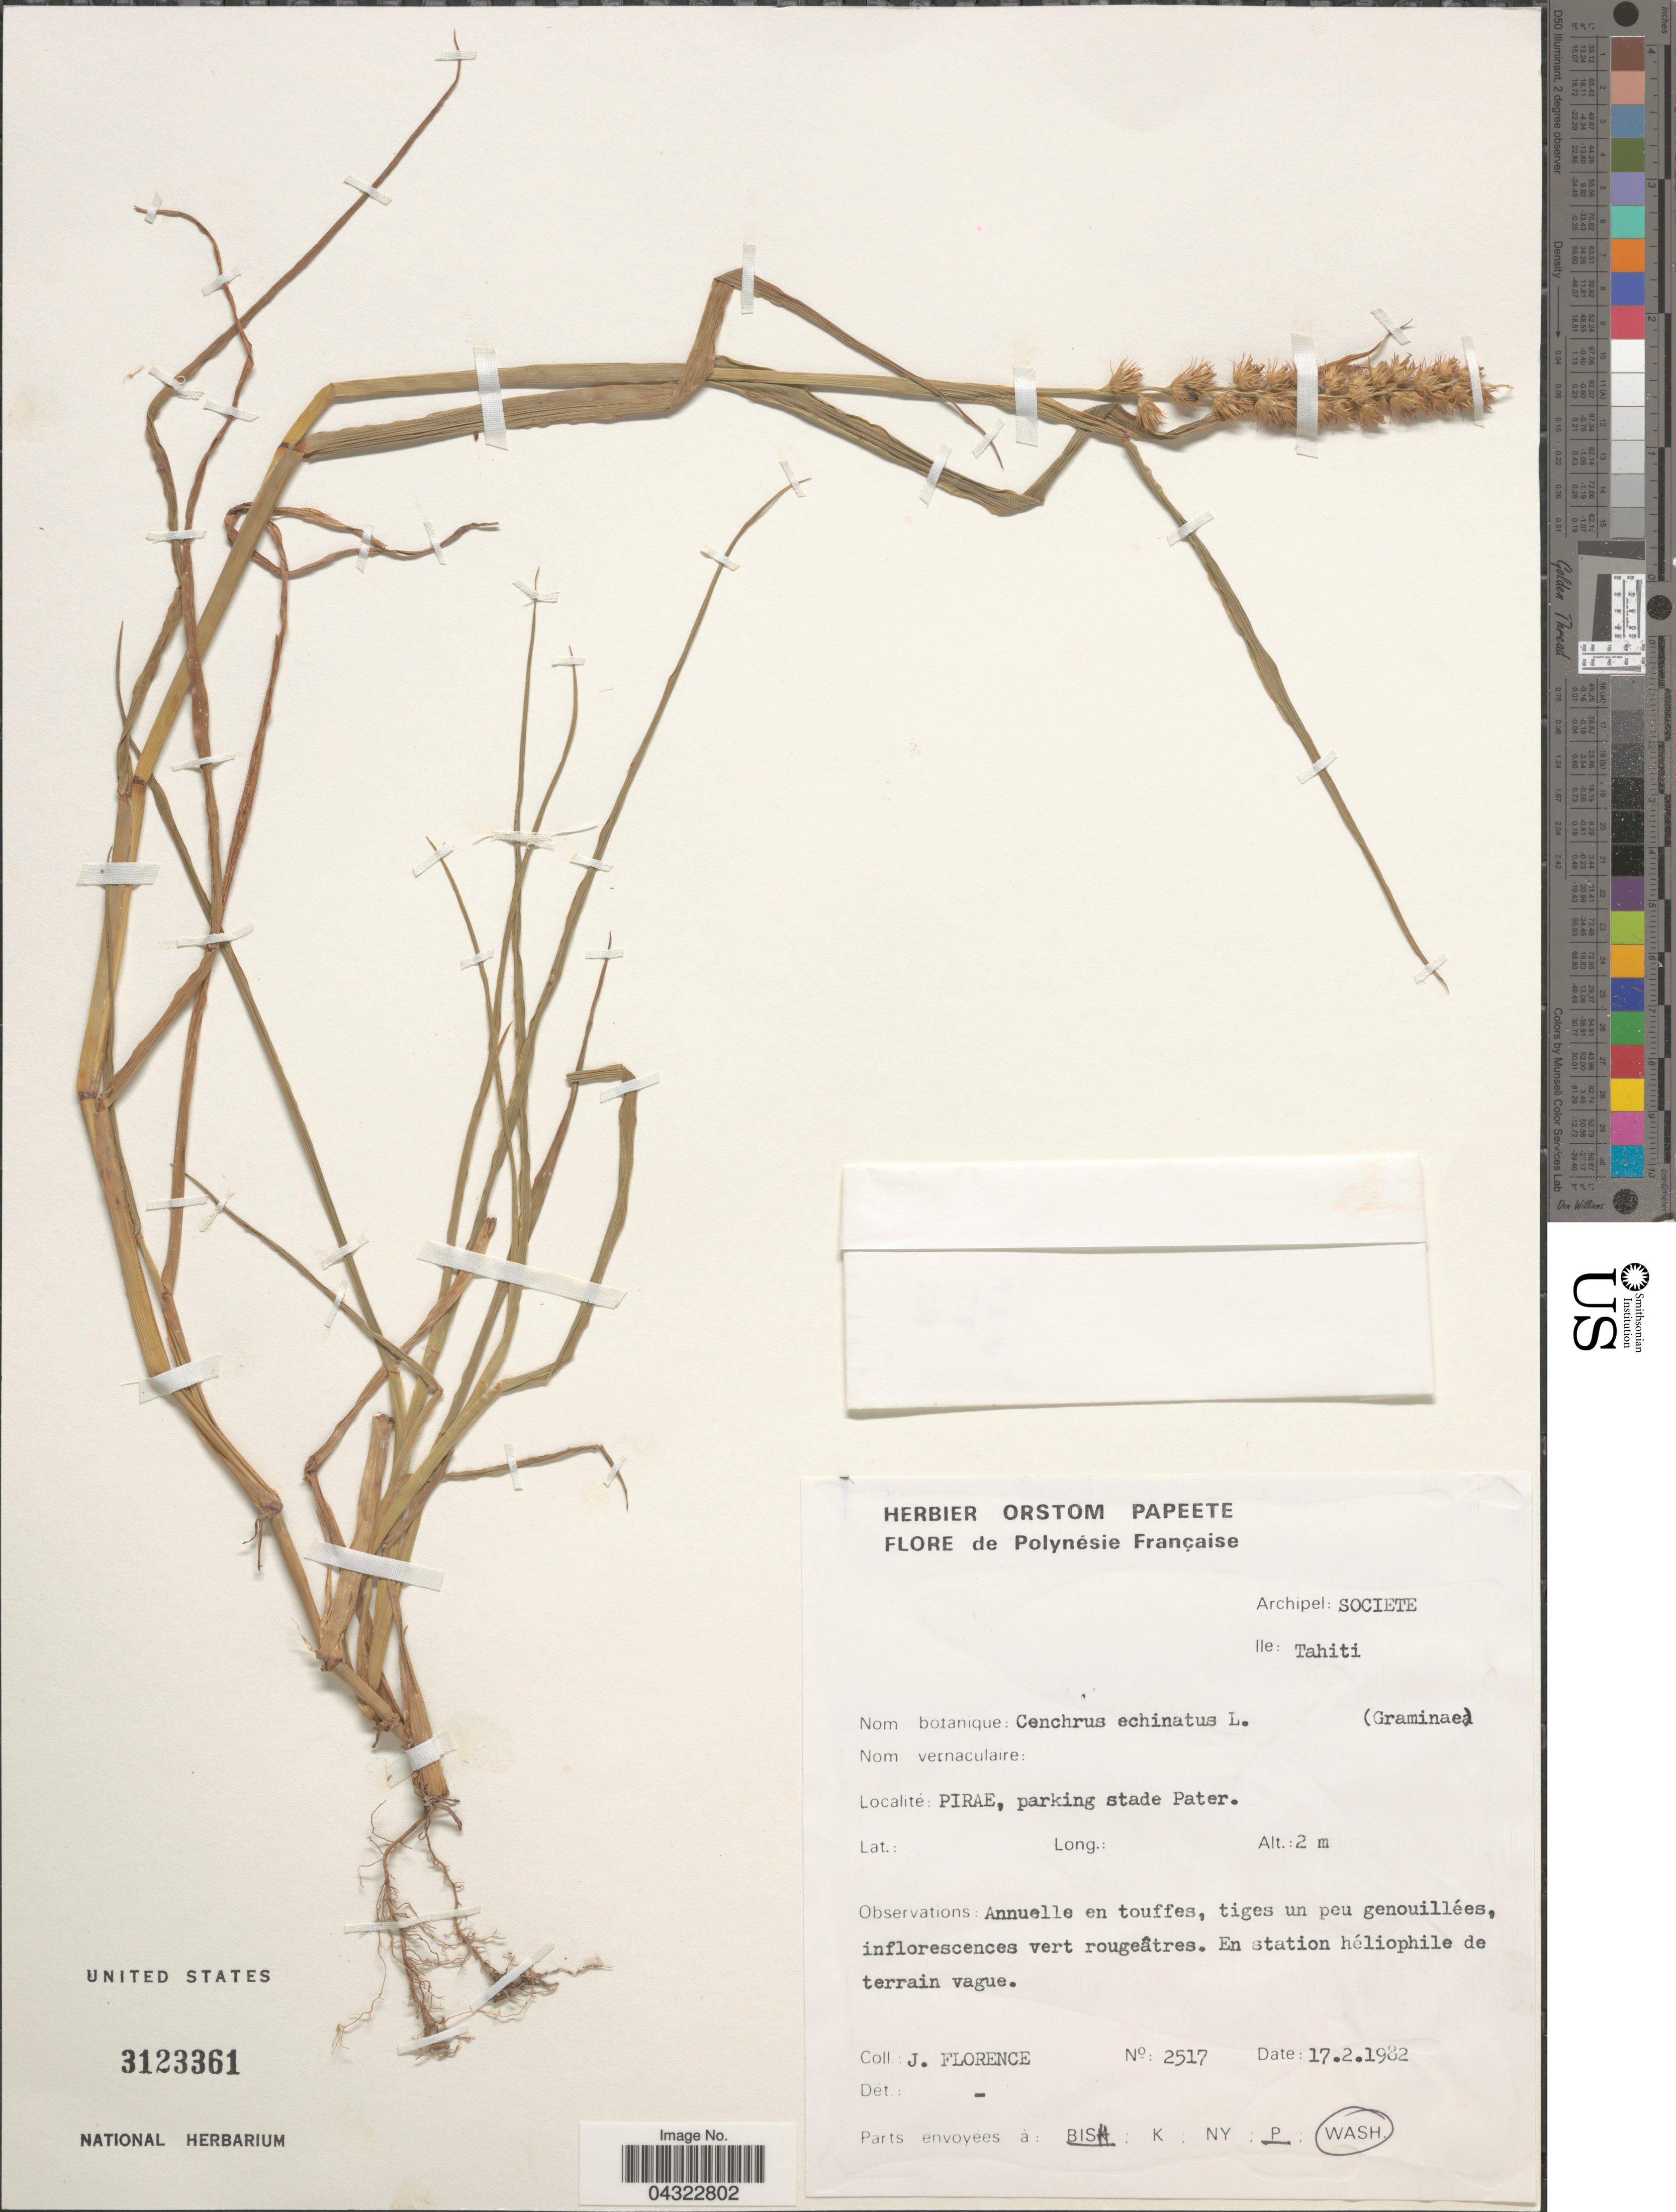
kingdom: Plantae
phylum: Tracheophyta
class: Liliopsida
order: Poales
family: Poaceae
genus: Cenchrus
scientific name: Cenchrus echinatus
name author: L.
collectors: J. Florence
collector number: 2517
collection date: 1982-02-17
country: French Polynesia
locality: Polynésie Française. Archipel: Societe. Ile: Tahiti. PIRAE, parking stade Pater.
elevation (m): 2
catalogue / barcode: US 3123361